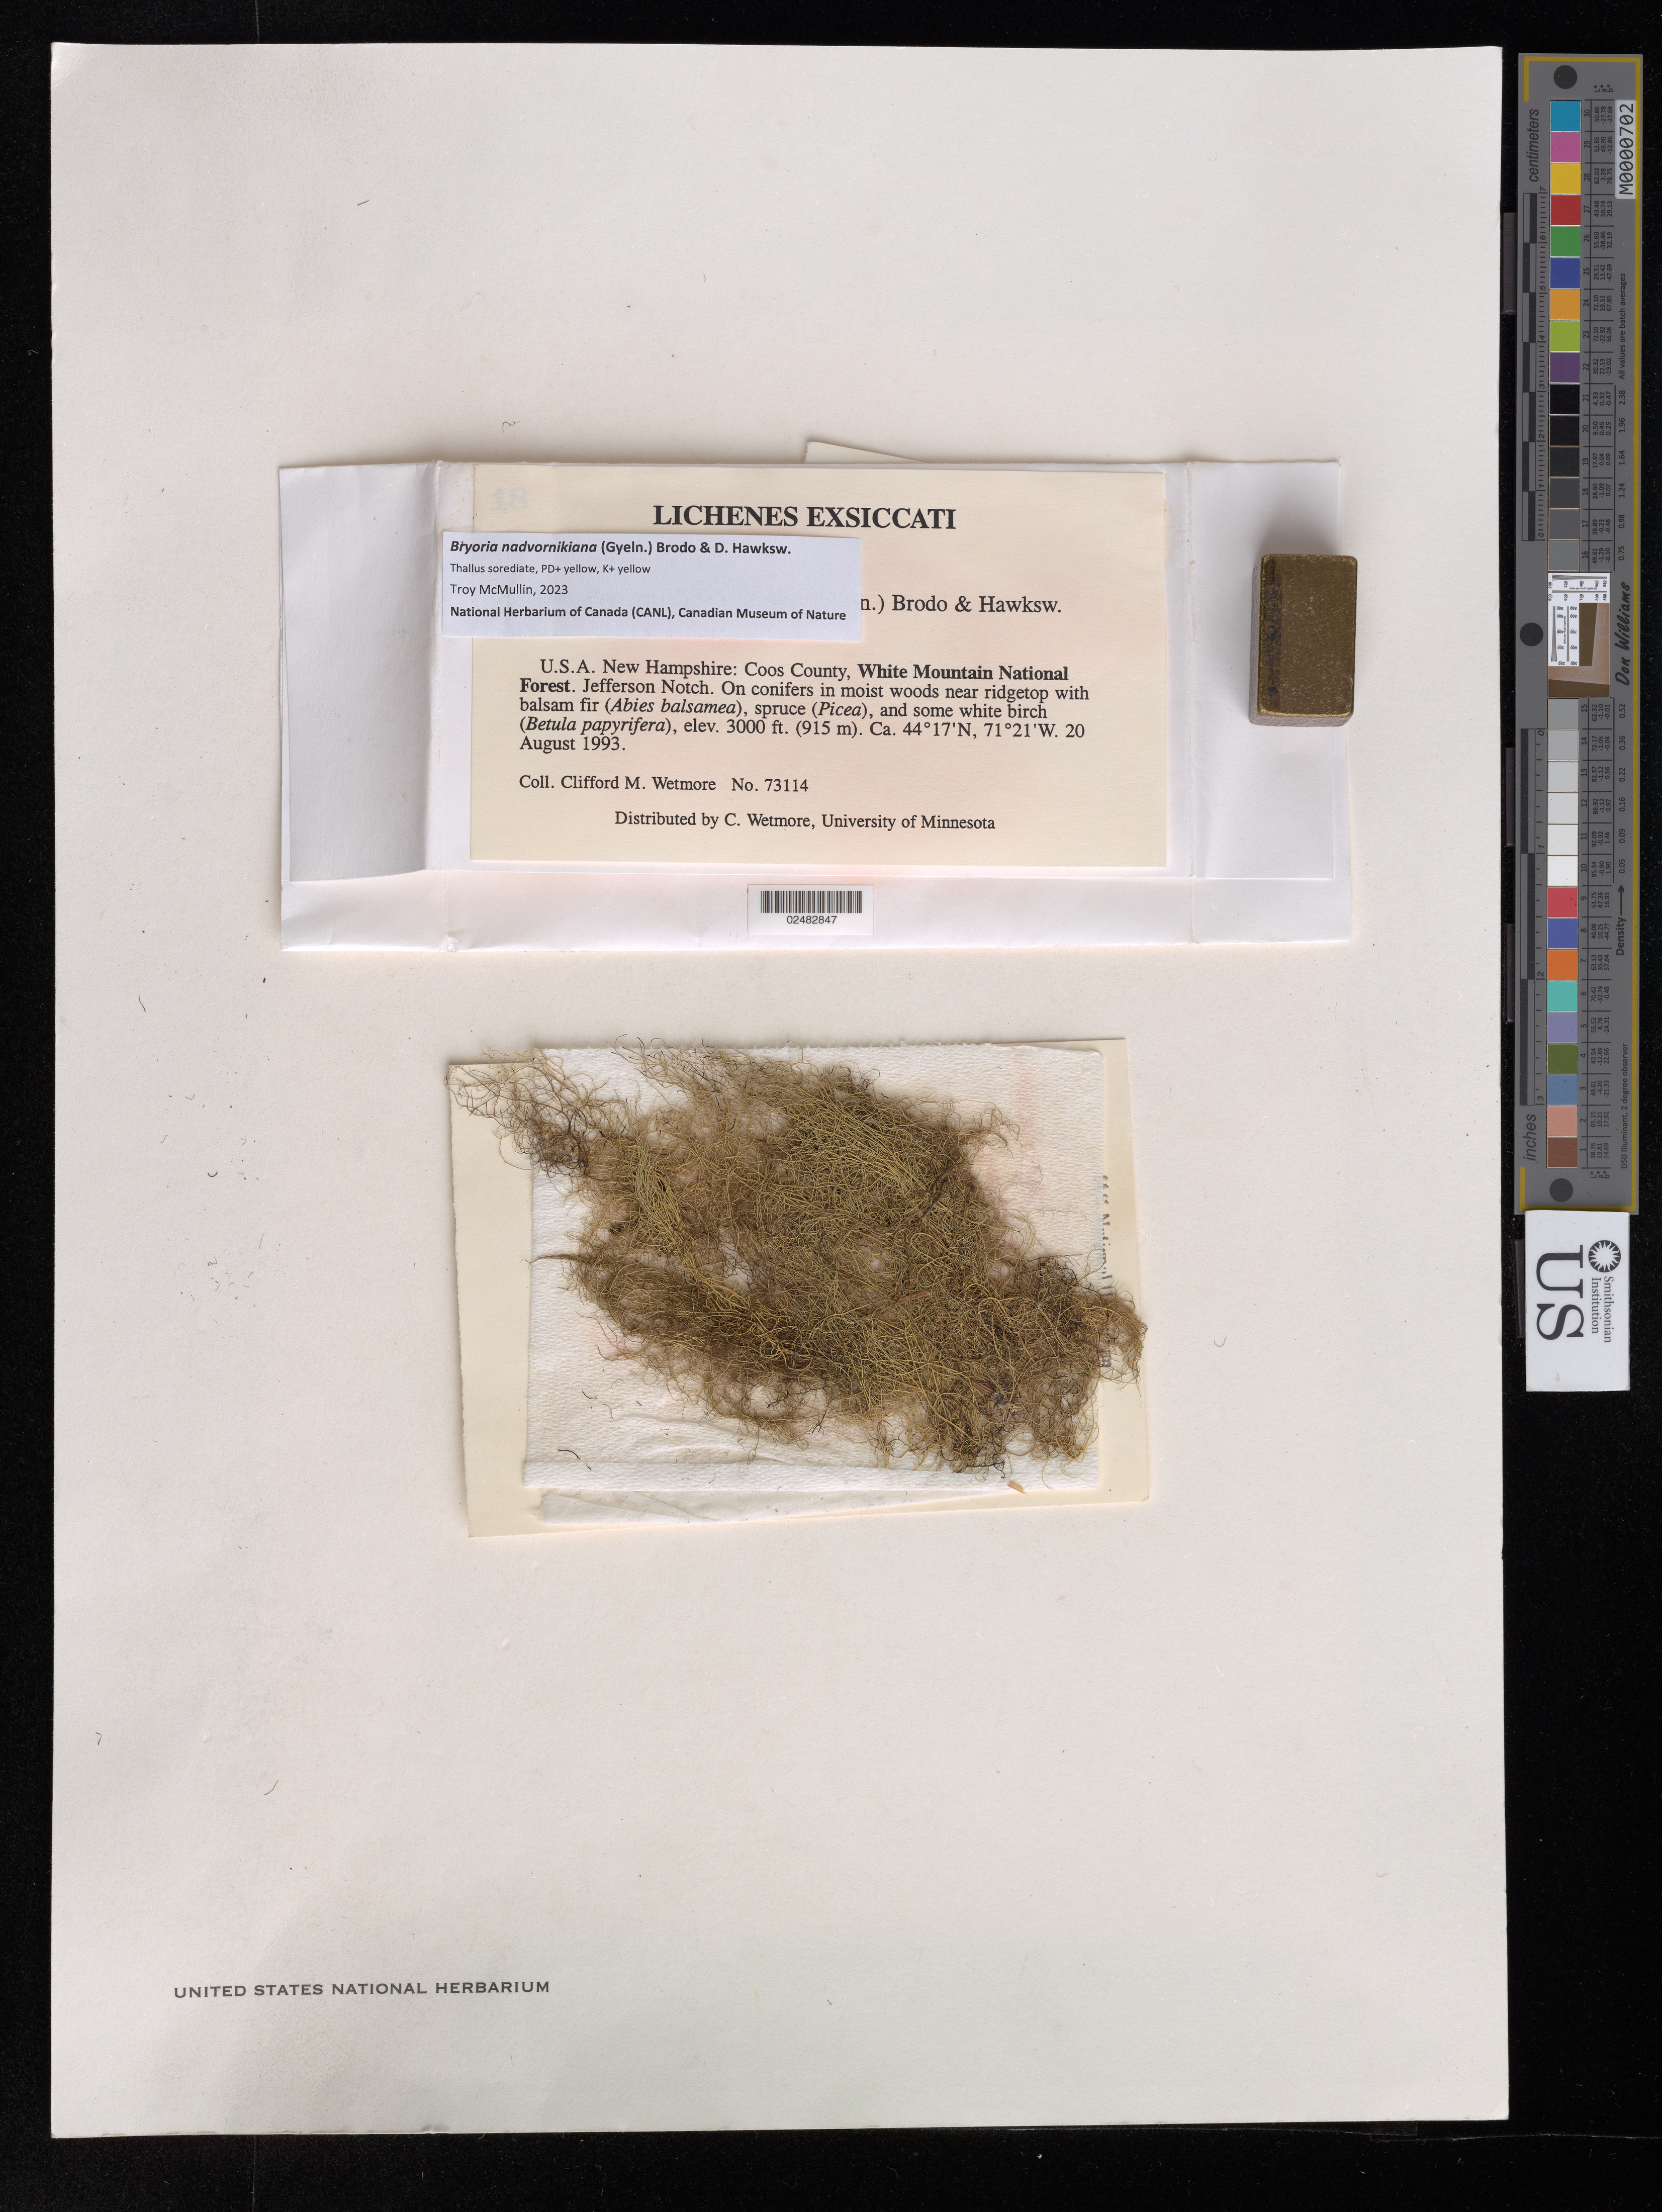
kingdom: Fungi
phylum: Ascomycota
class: Lecanoromycetes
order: Lecanorales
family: Parmeliaceae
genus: Bryoria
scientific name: Bryoria nadvornikiana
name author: (Gyeln.) Brodo & D.Hawksw.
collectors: C. Wetmore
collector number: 73114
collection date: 1993-08-20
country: United States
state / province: New Hampshire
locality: Coos County, White Mountain National Forest. Jefferson Notch.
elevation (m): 914